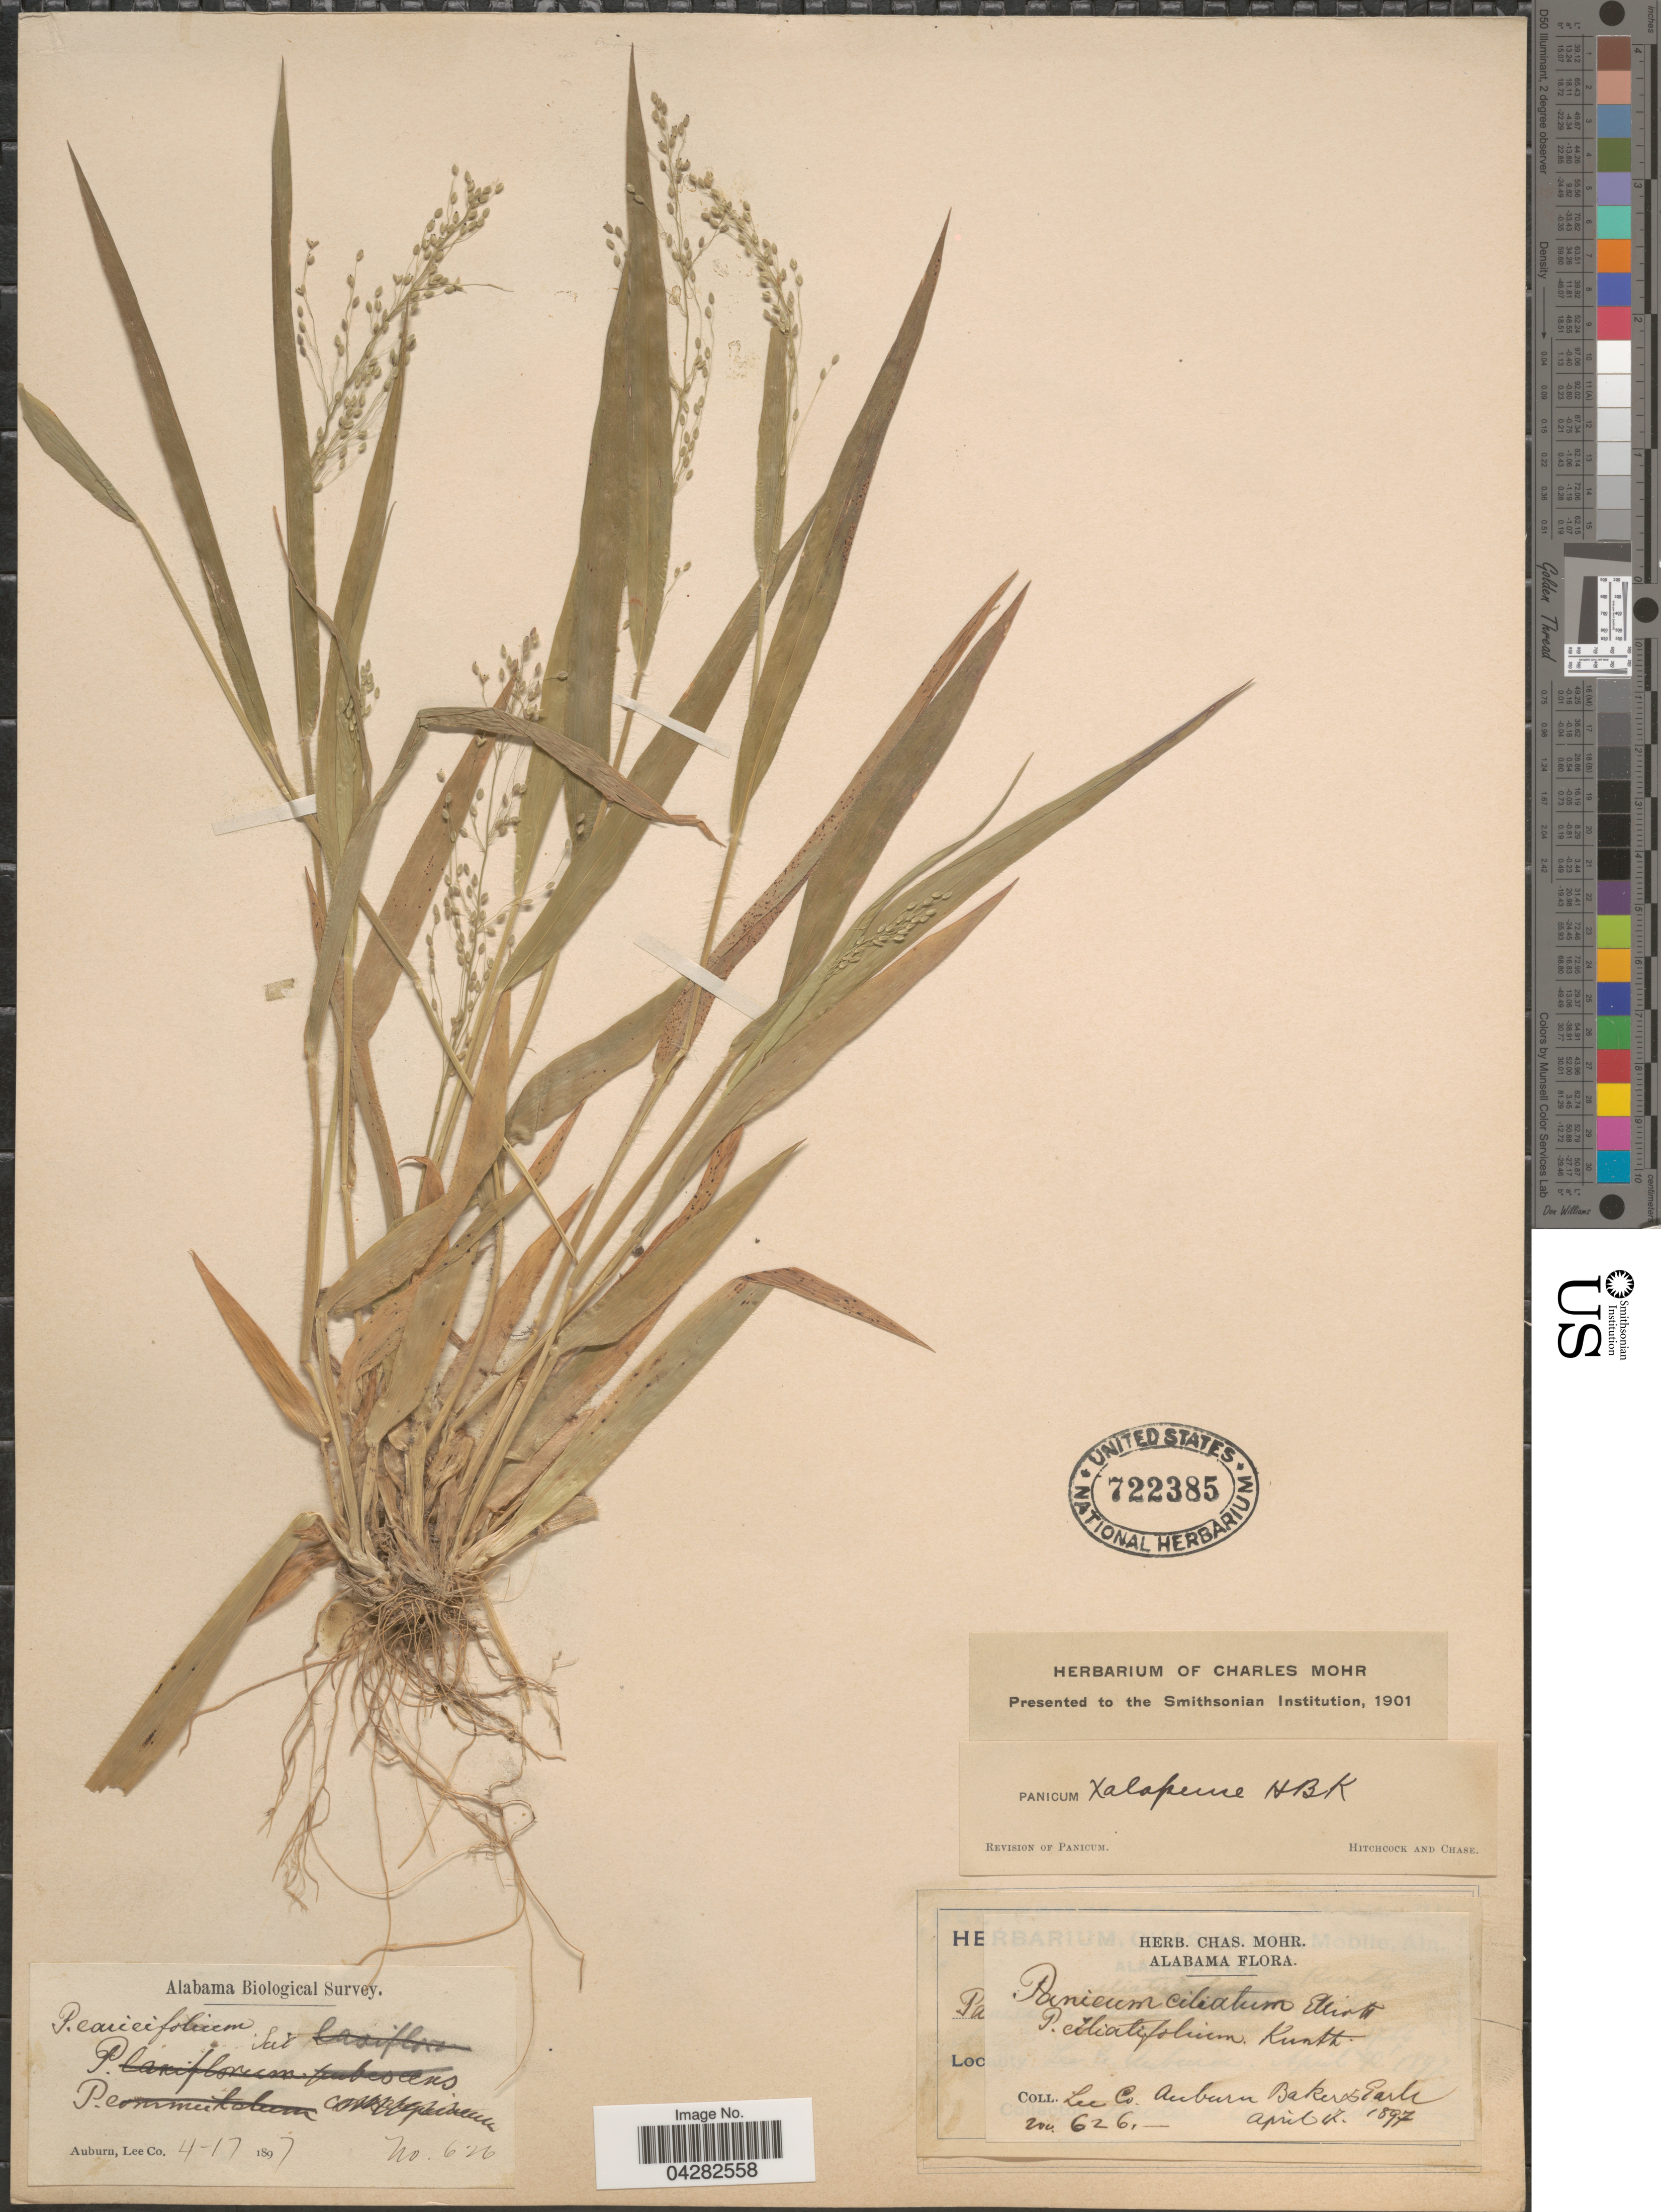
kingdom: Plantae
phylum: Tracheophyta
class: Liliopsida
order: Poales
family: Poaceae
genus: Dichanthelium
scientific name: Dichanthelium laxiflorum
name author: (Lam.) Gould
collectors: -- Baker & -. Earle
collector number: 626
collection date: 1897-04-17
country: United States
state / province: Alabama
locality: Alabama Biological Survey. Auburn, Lee Co.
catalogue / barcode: US 722385